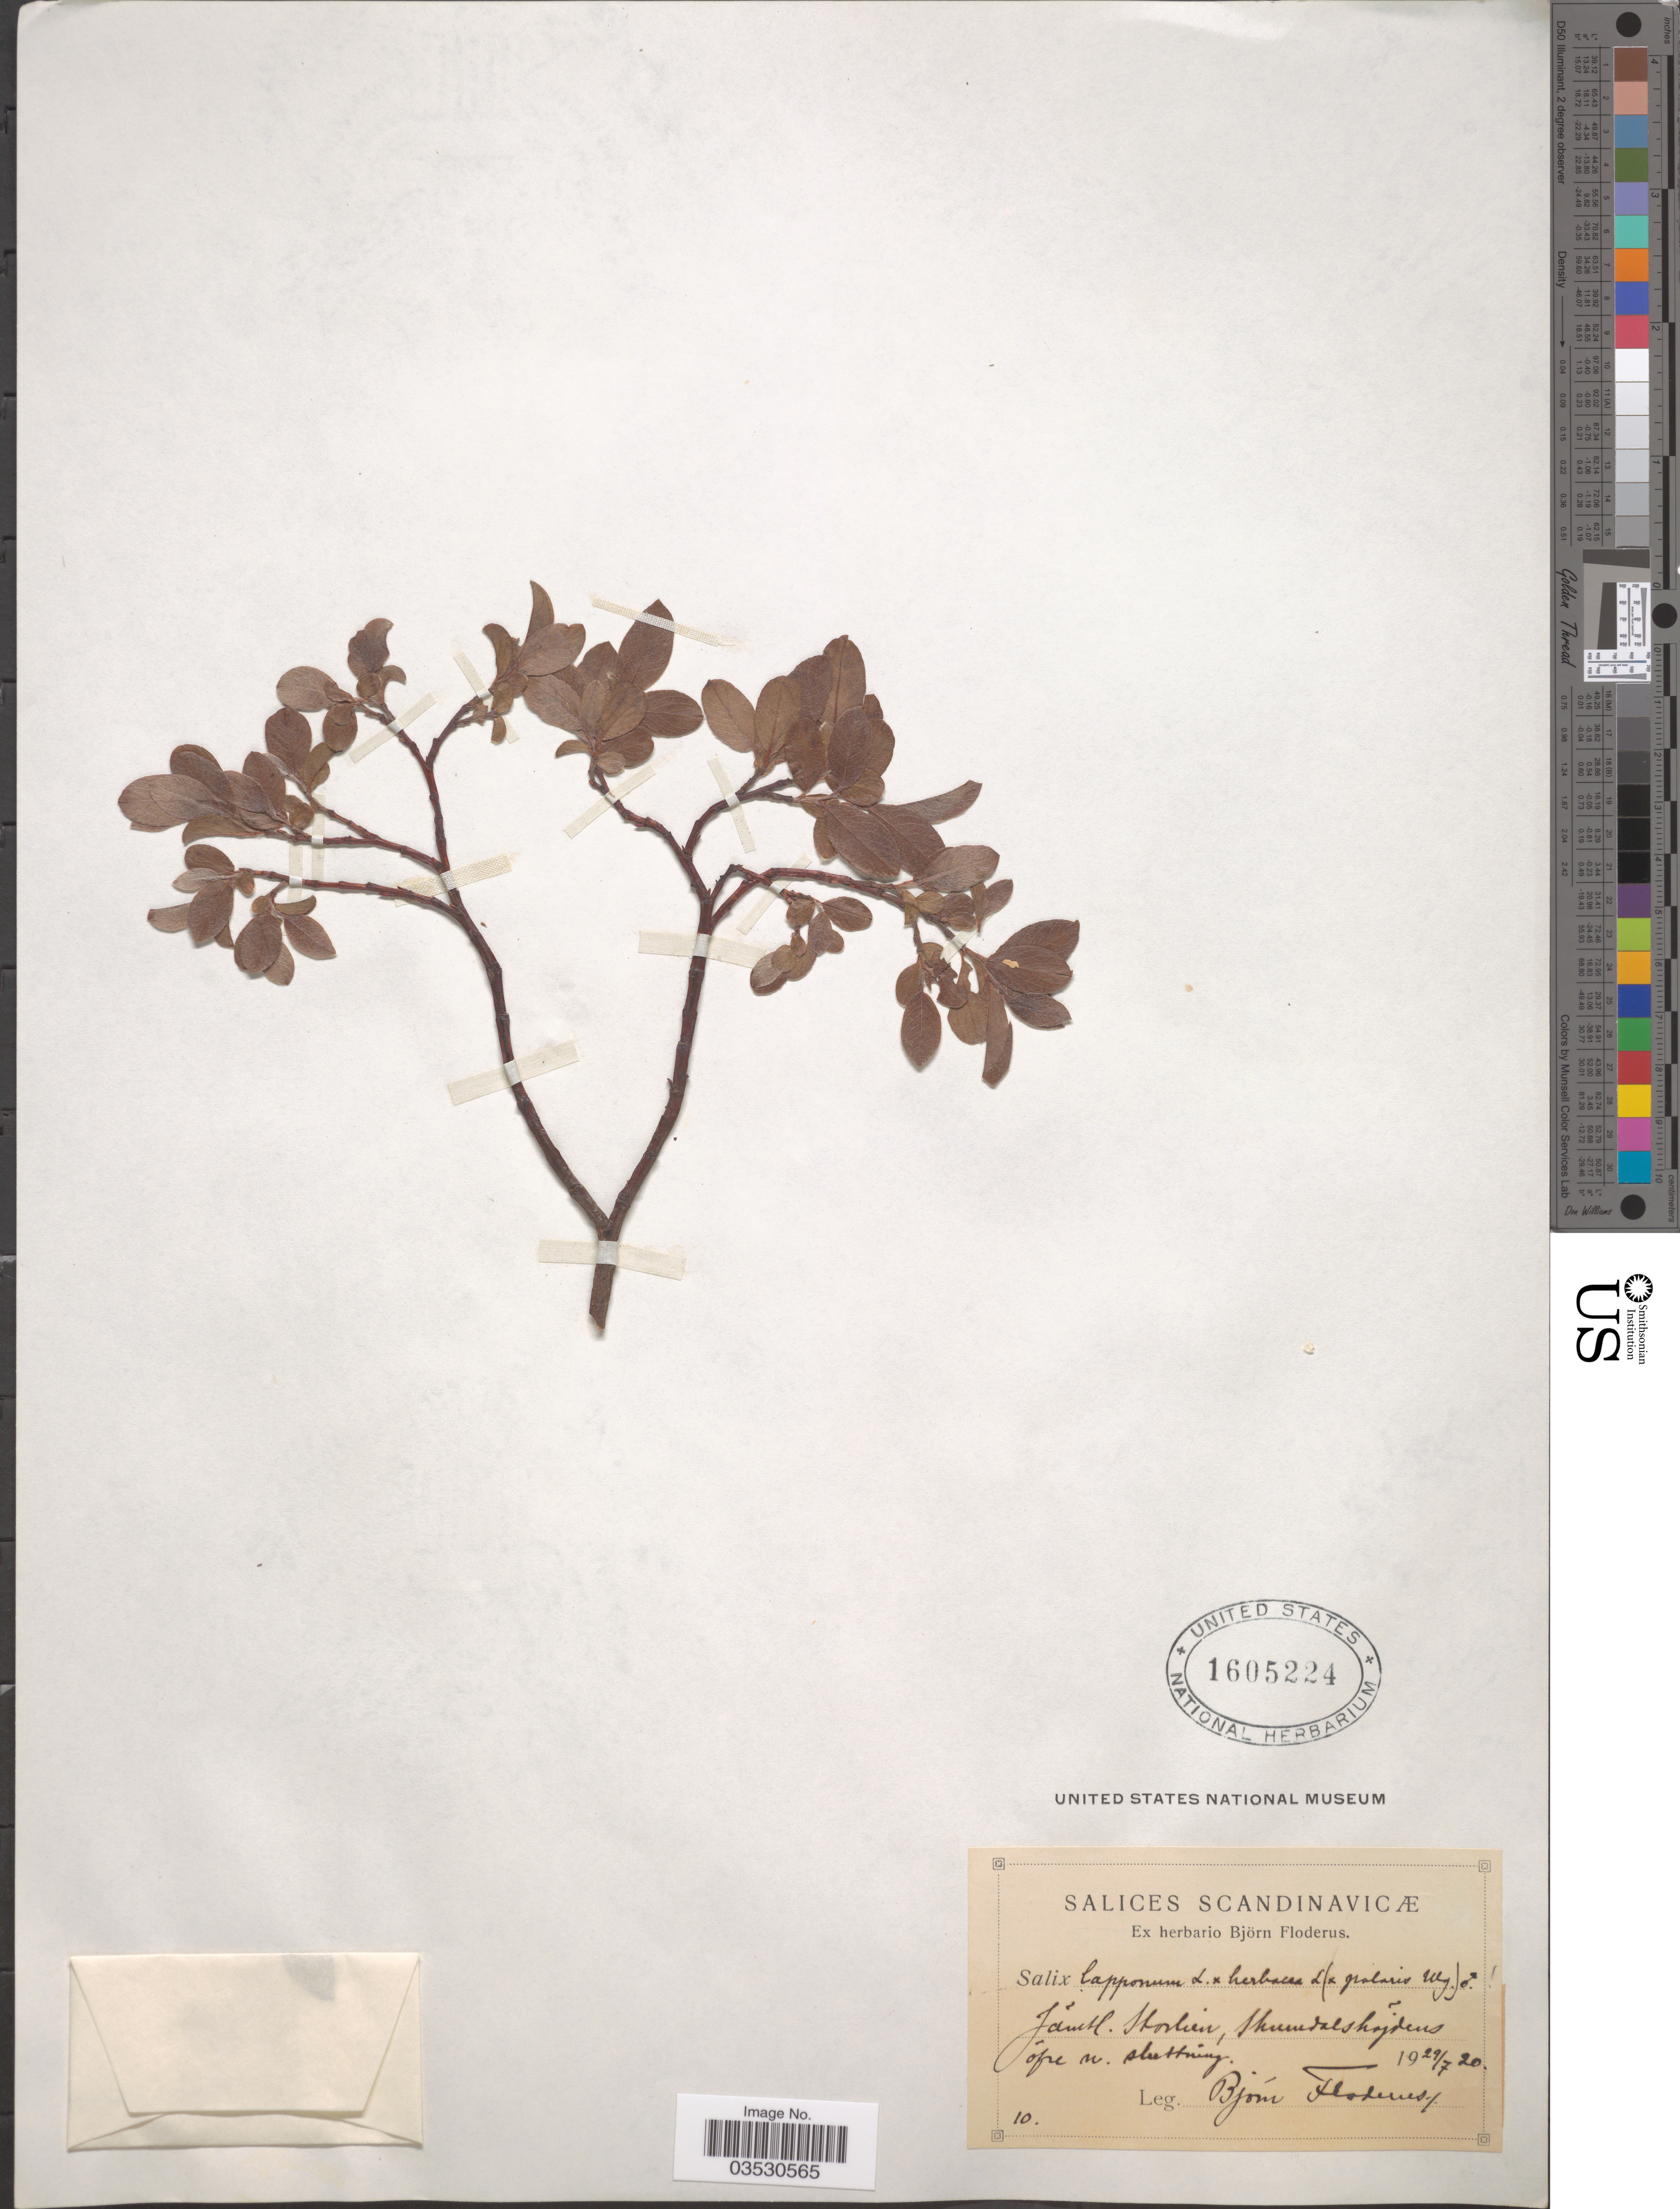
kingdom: Plantae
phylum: Tracheophyta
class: Magnoliopsida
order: Malpighiales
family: Salicaceae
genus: Salix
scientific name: Salix lapponum x S. herbacea L. x S. polaris Wahlenb.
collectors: B. G. O. Floderus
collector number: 10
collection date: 1920-07-29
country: Sweden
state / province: Jämtland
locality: Scandinavicæ. Jamtl. Horlien, Shumdalshojdeus ofre n. sluttning.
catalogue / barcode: US 1605224